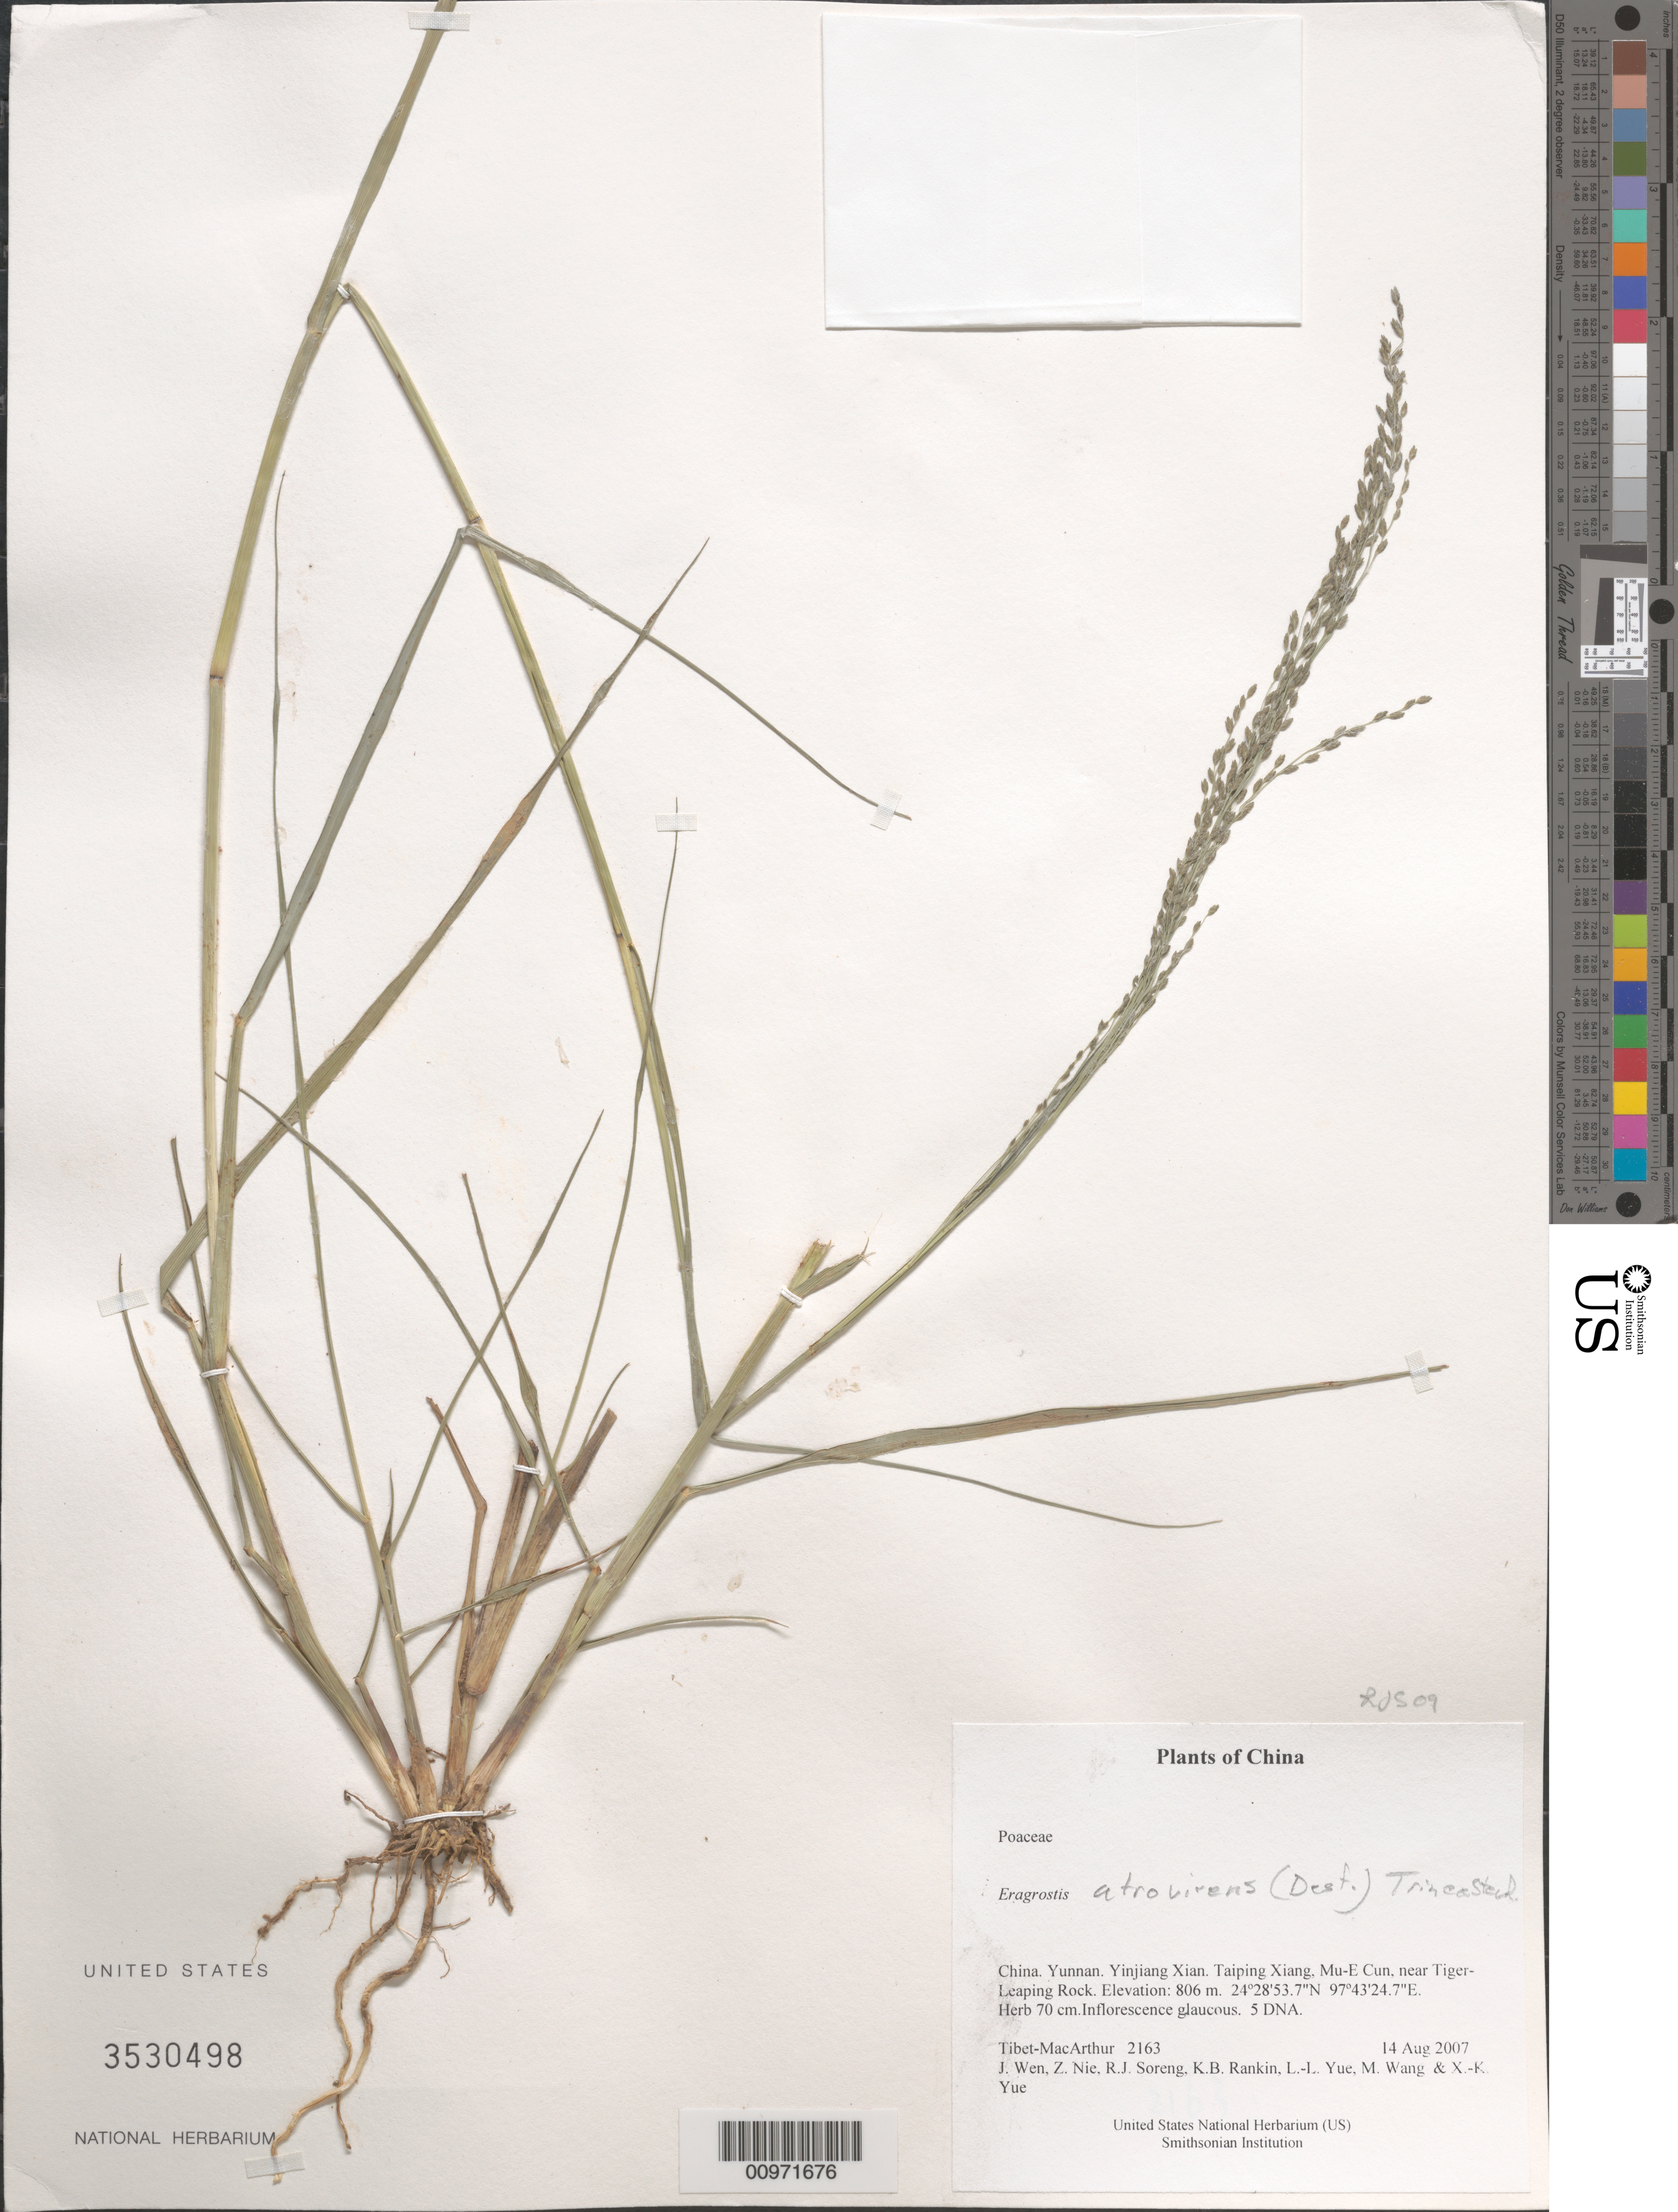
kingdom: Plantae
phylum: Tracheophyta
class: Liliopsida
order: Poales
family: Poaceae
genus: Eragrostis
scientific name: Eragrostis atrovirens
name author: Lange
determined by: Soreng, Robert J., Research Associate (BOT), Smithsonian Institution - National Museum of Natural History (UNITED STATES)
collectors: Tibet-MacArthur, J. Wen, Z. Nie, R. J. Soreng, K. Rankin, L. Yue, M. Wang & X. Yue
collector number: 2163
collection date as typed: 14 Aug 2007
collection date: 2007-08-14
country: China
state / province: Yunnan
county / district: Yinjiang Xian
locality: Taiping Xiang, Mu-E Cun, near Tiger-Leaping Rock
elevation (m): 806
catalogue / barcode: US 3530498